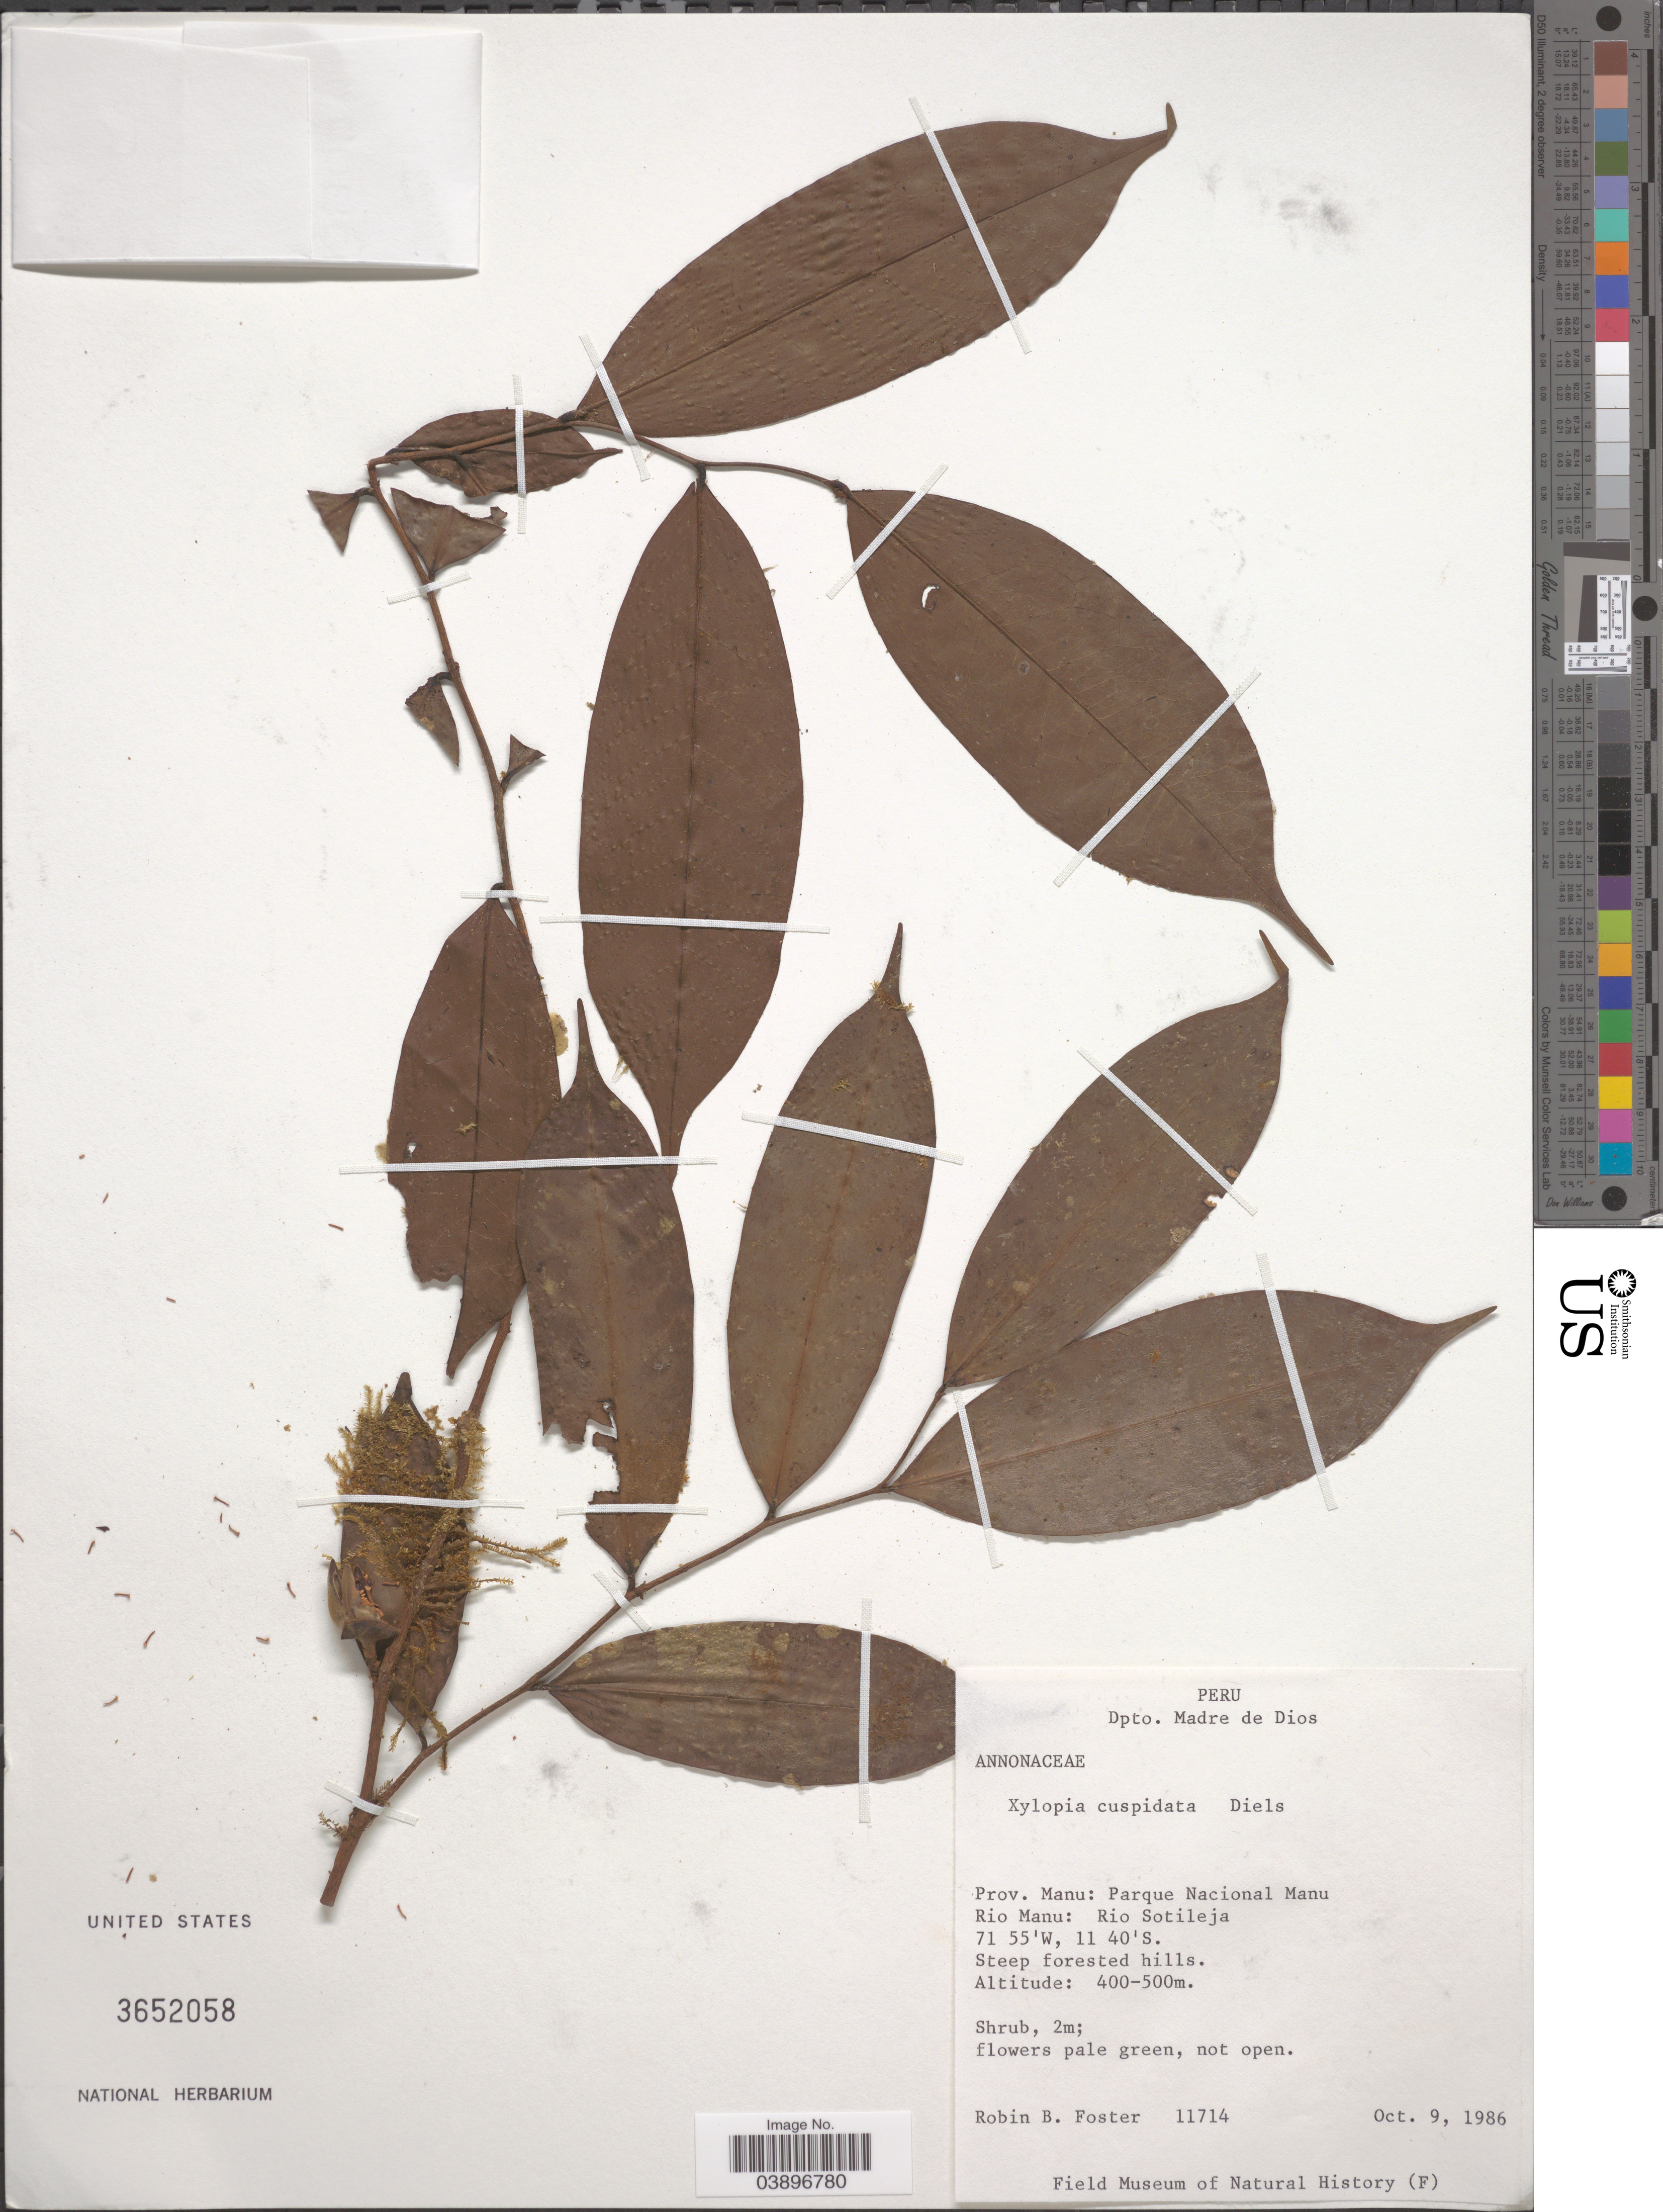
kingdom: Plantae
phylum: Tracheophyta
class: Magnoliopsida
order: Magnoliales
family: Annonaceae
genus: Xylopia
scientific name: Xylopia cuspidata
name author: Diels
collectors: R. B. Foster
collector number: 11714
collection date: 1986-10-09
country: Peru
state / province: Madre de Dios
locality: Dpto. Madre de Dios. Prov. Manu: Parque Nacional Manu. Rio Manu: Rio Sotileja.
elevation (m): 400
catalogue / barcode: US 3652058